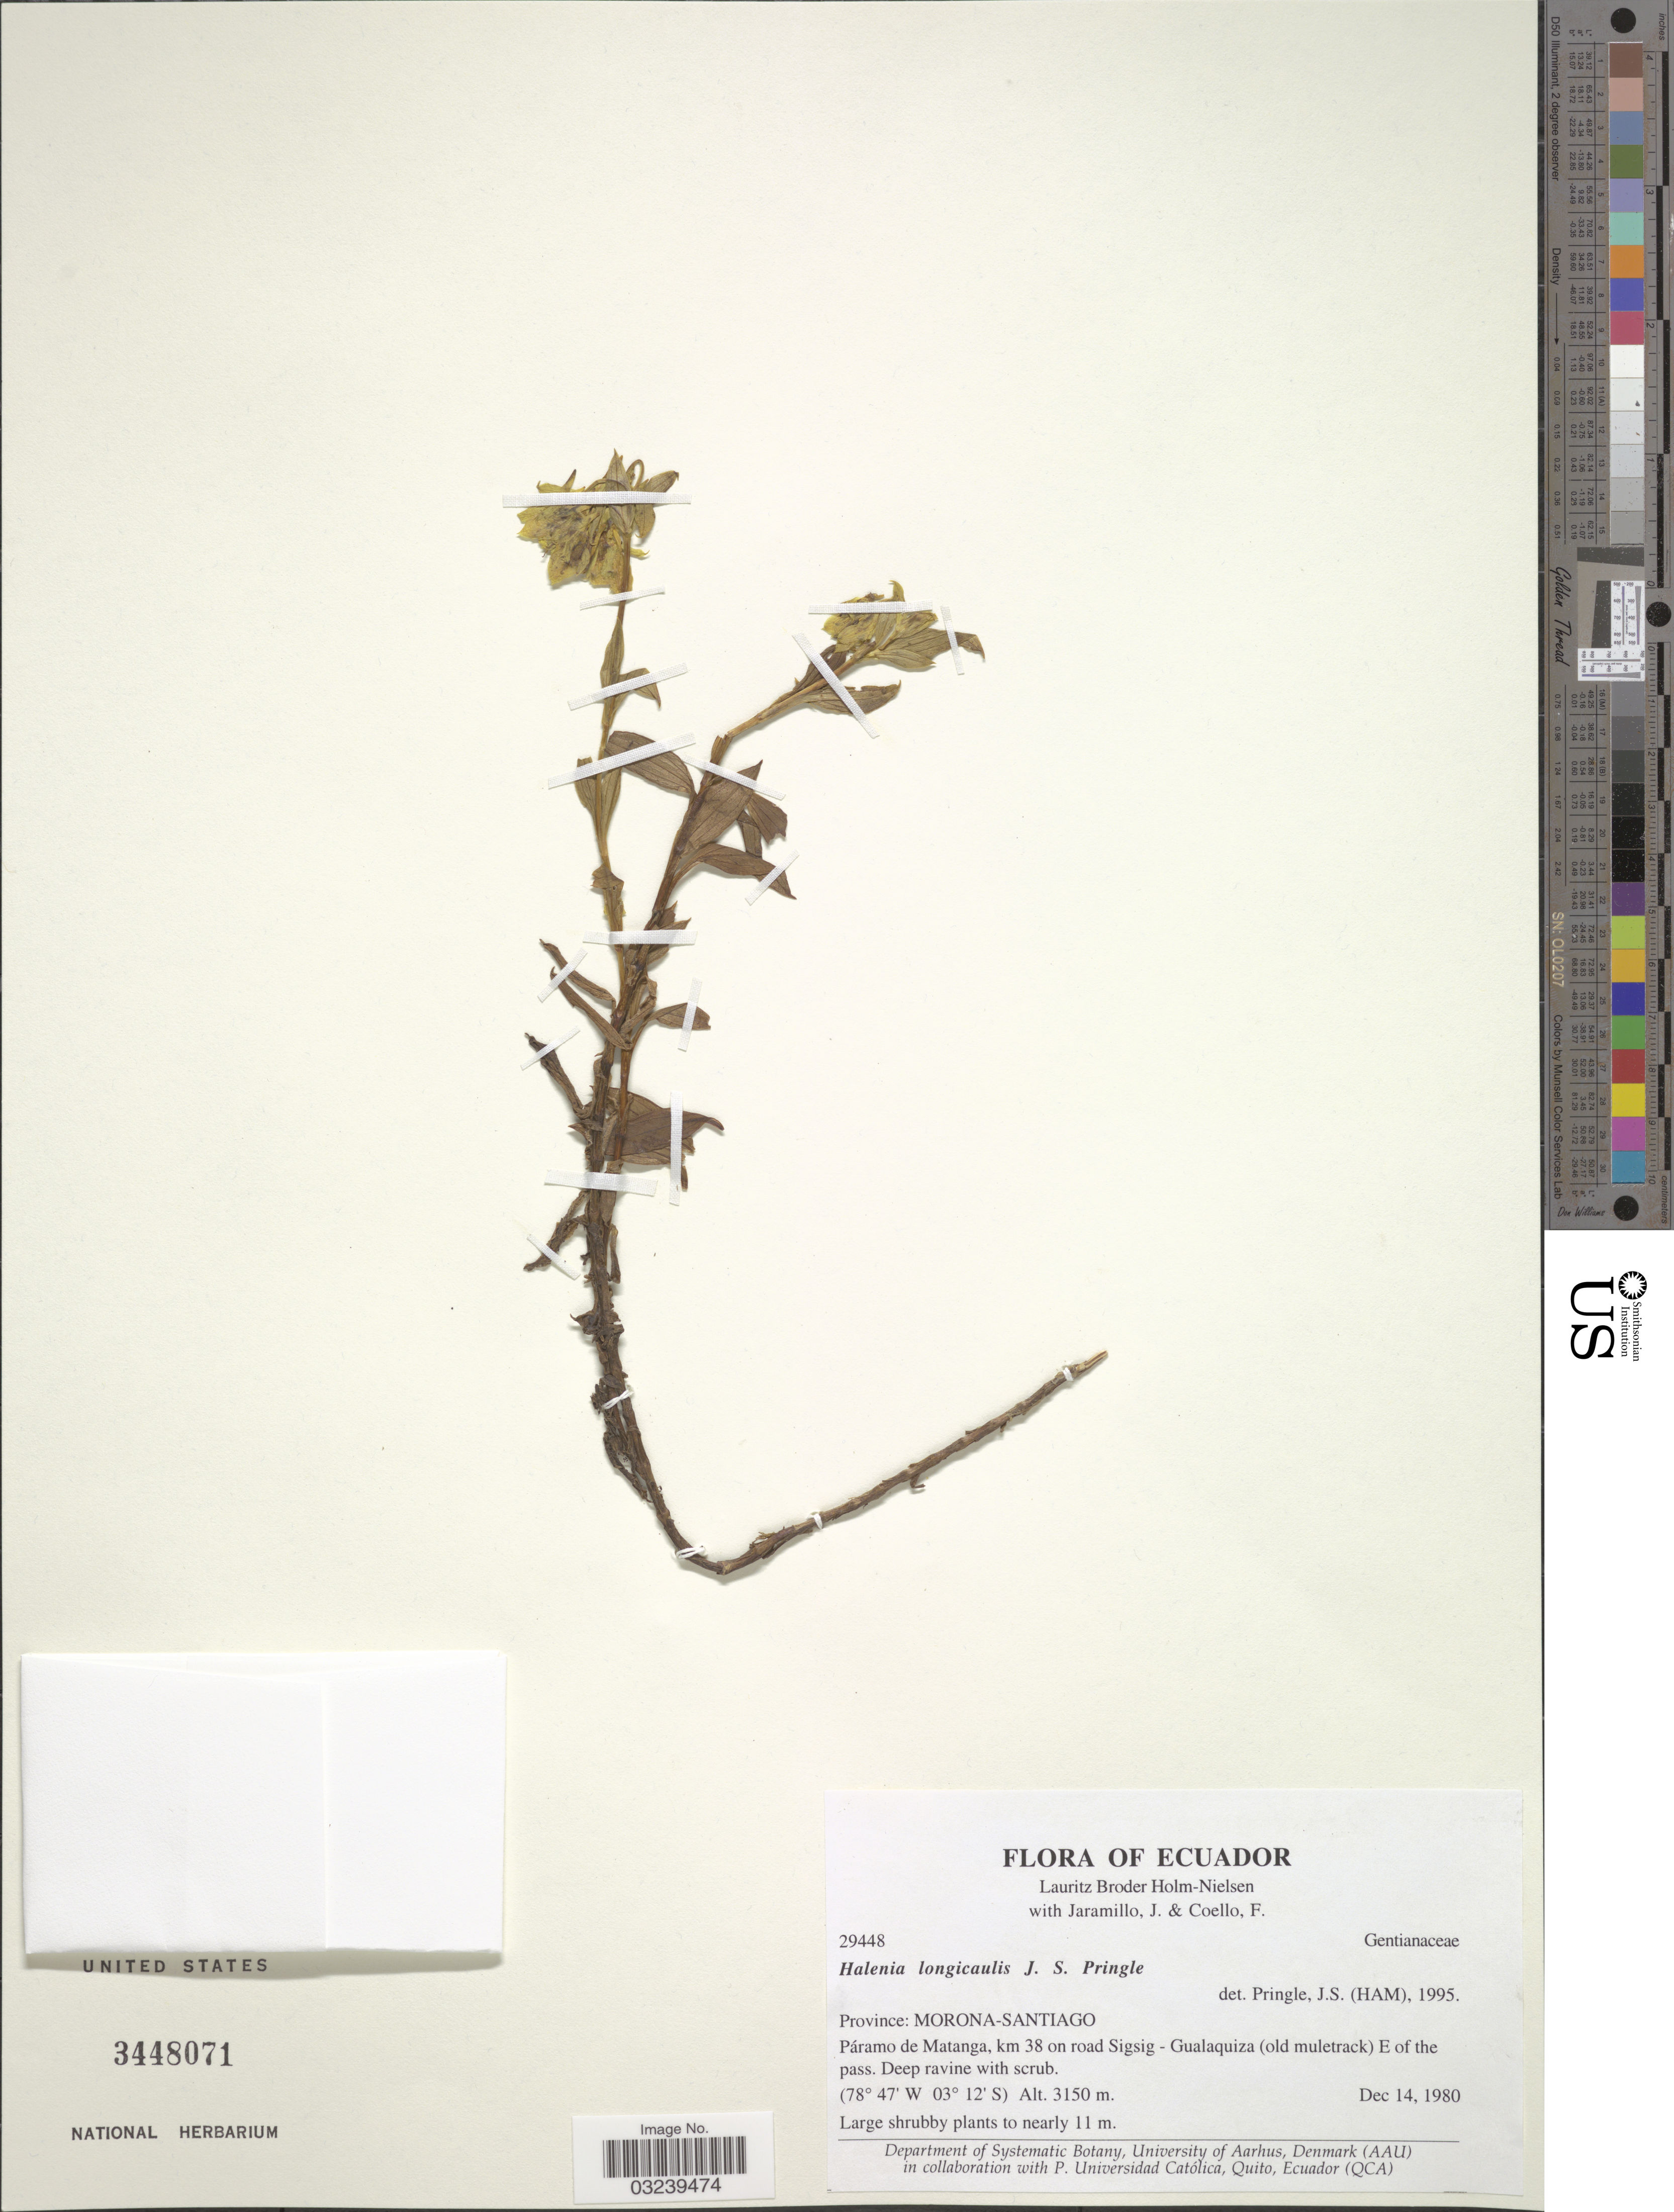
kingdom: Plantae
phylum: Tracheophyta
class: Magnoliopsida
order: Gentianales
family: Gentianaceae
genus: Halenia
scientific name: Halenia longicaulis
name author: J.S. Pringle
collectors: L. B. Holm-Nielsen, J. Jaramillo & F. Coello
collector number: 29448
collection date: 1980-12-14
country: Ecuador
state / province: Morona-Santiago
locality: Páramo de Matanga, km 36 on road Sigsig - Gualaquiza (old muletrack) E of the pass.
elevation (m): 3150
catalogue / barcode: US 3448071